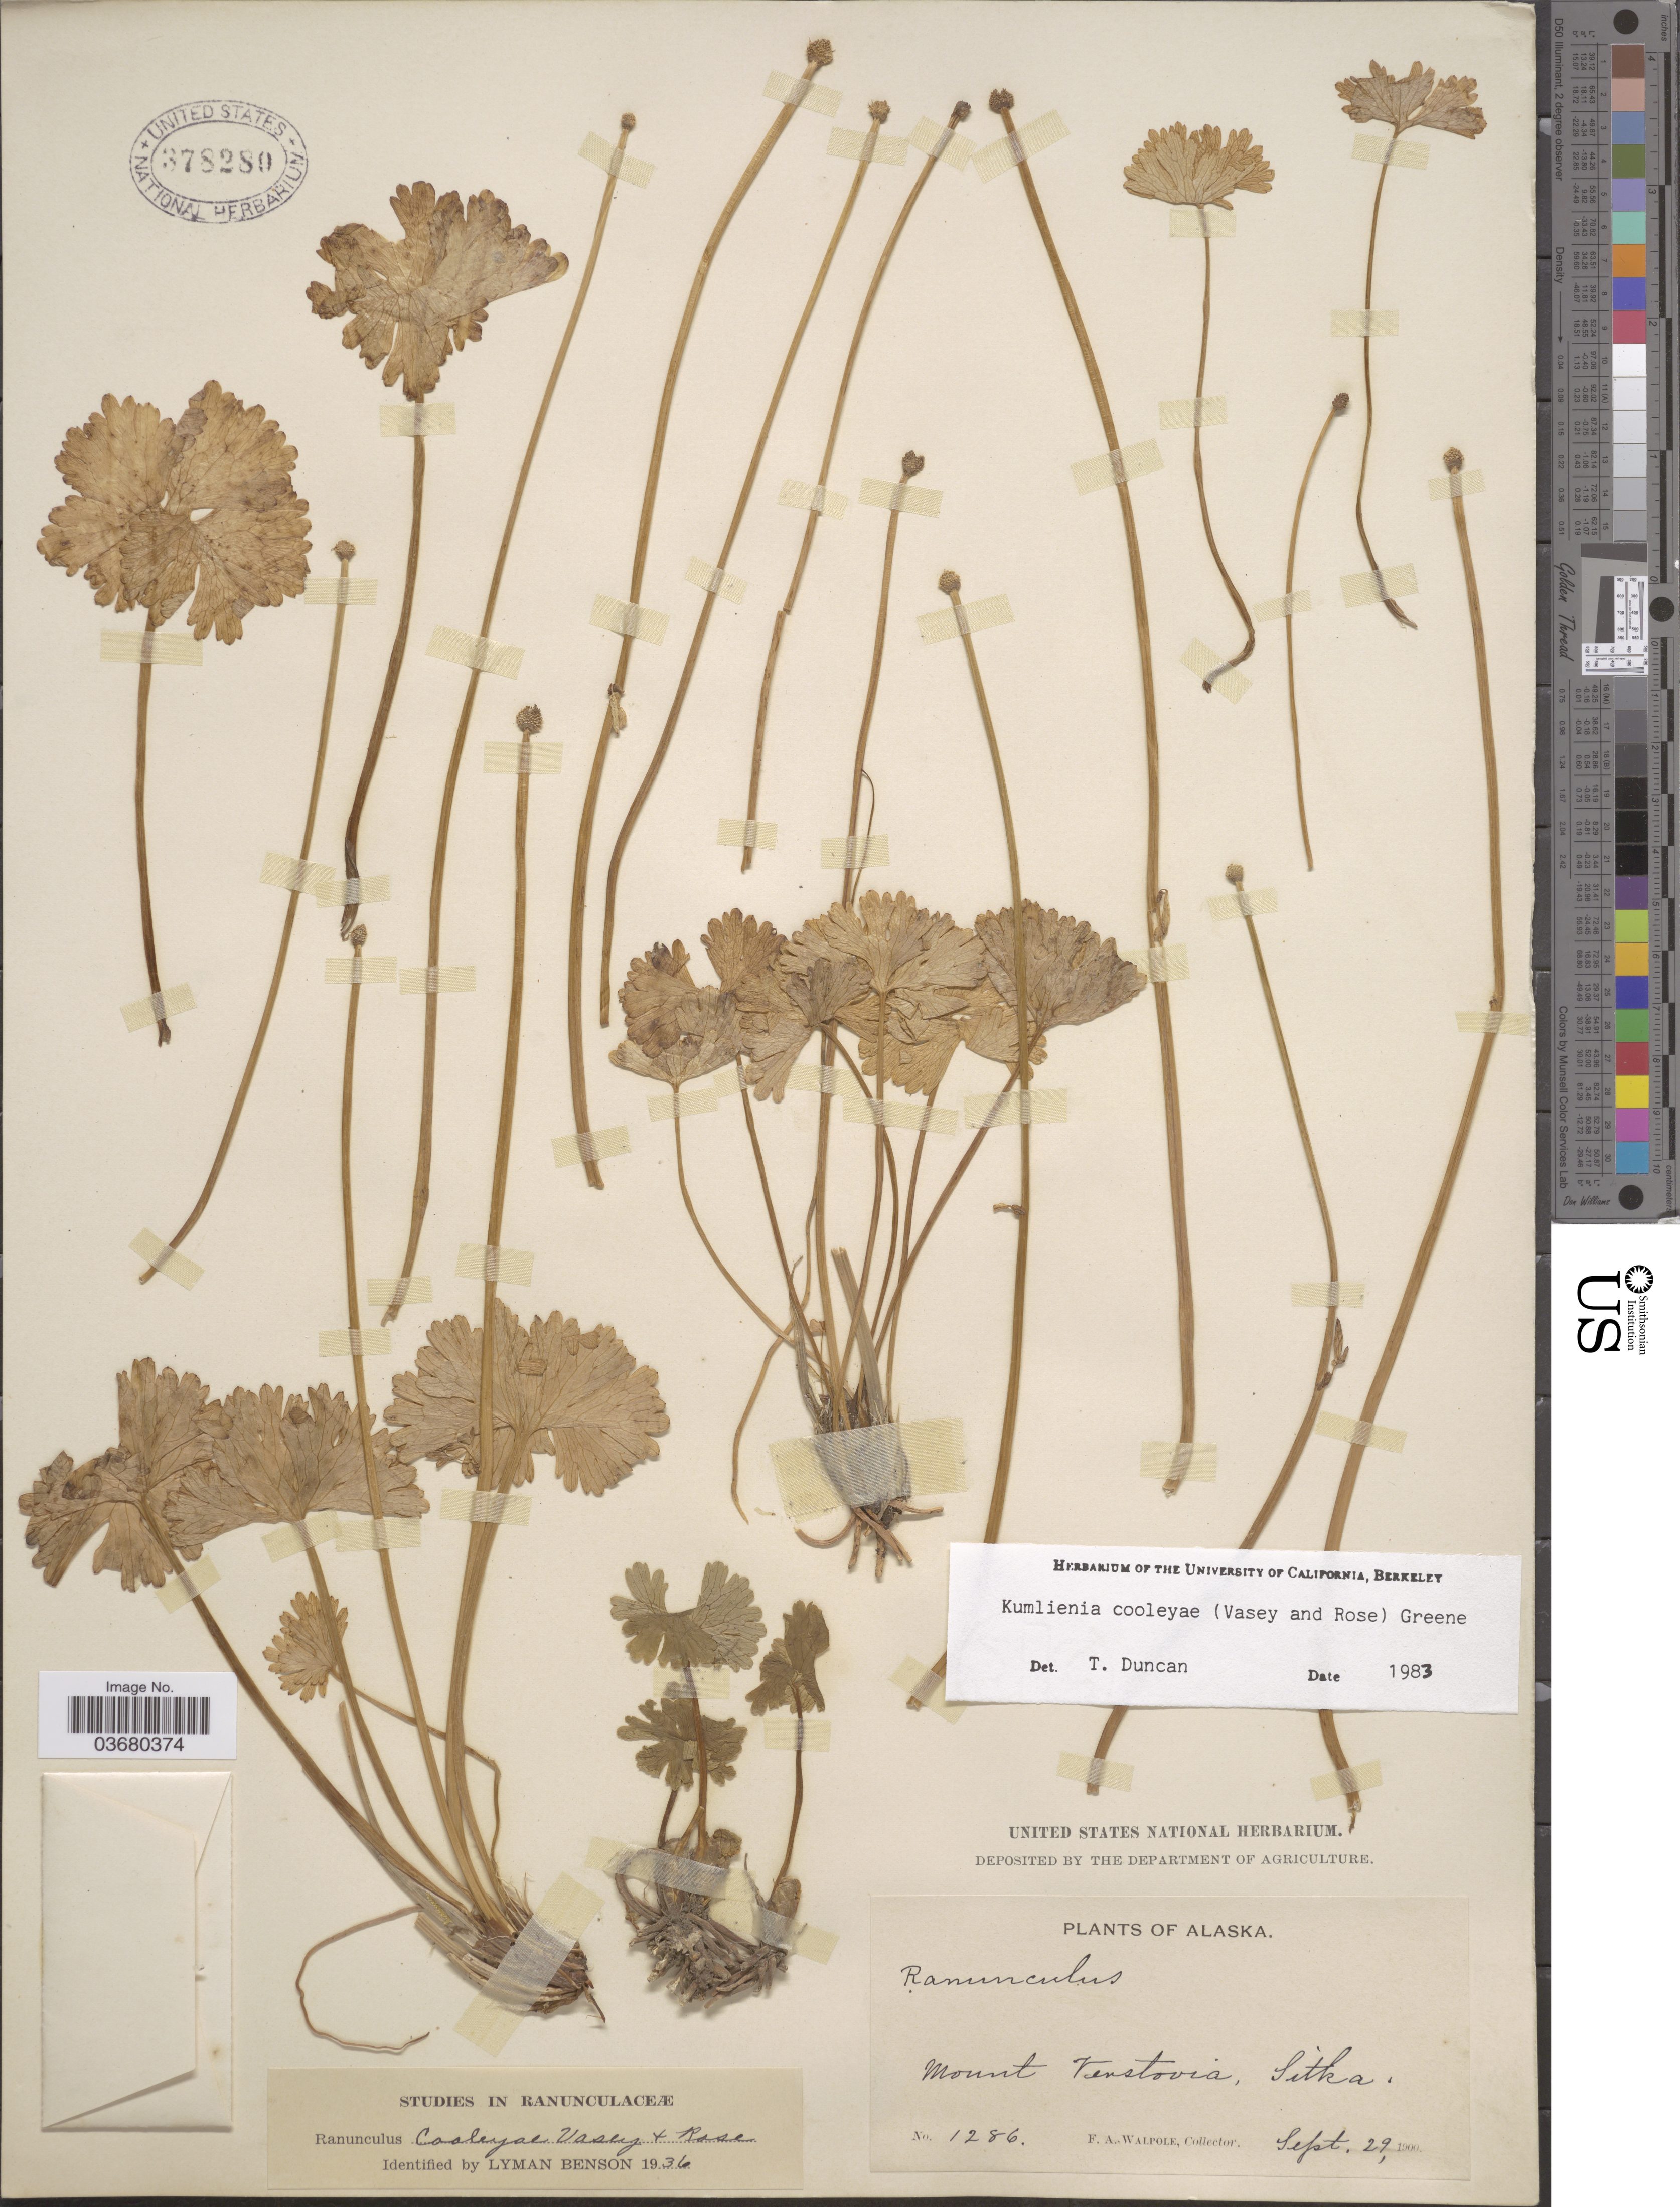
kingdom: Plantae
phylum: Tracheophyta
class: Magnoliopsida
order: Ranunculales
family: Ranunculaceae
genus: Arcteranthis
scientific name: Arcteranthis cooleyae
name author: (Vasey & Rose) Greene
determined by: Strong, M. T., (US), Smithsonian Institution - National Museum of Natural History (UNITED STATES)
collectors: F. Walpole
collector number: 1286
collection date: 1900-09-29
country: United States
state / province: Alaska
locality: Mount Verstovia, Sitka.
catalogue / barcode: US 378280